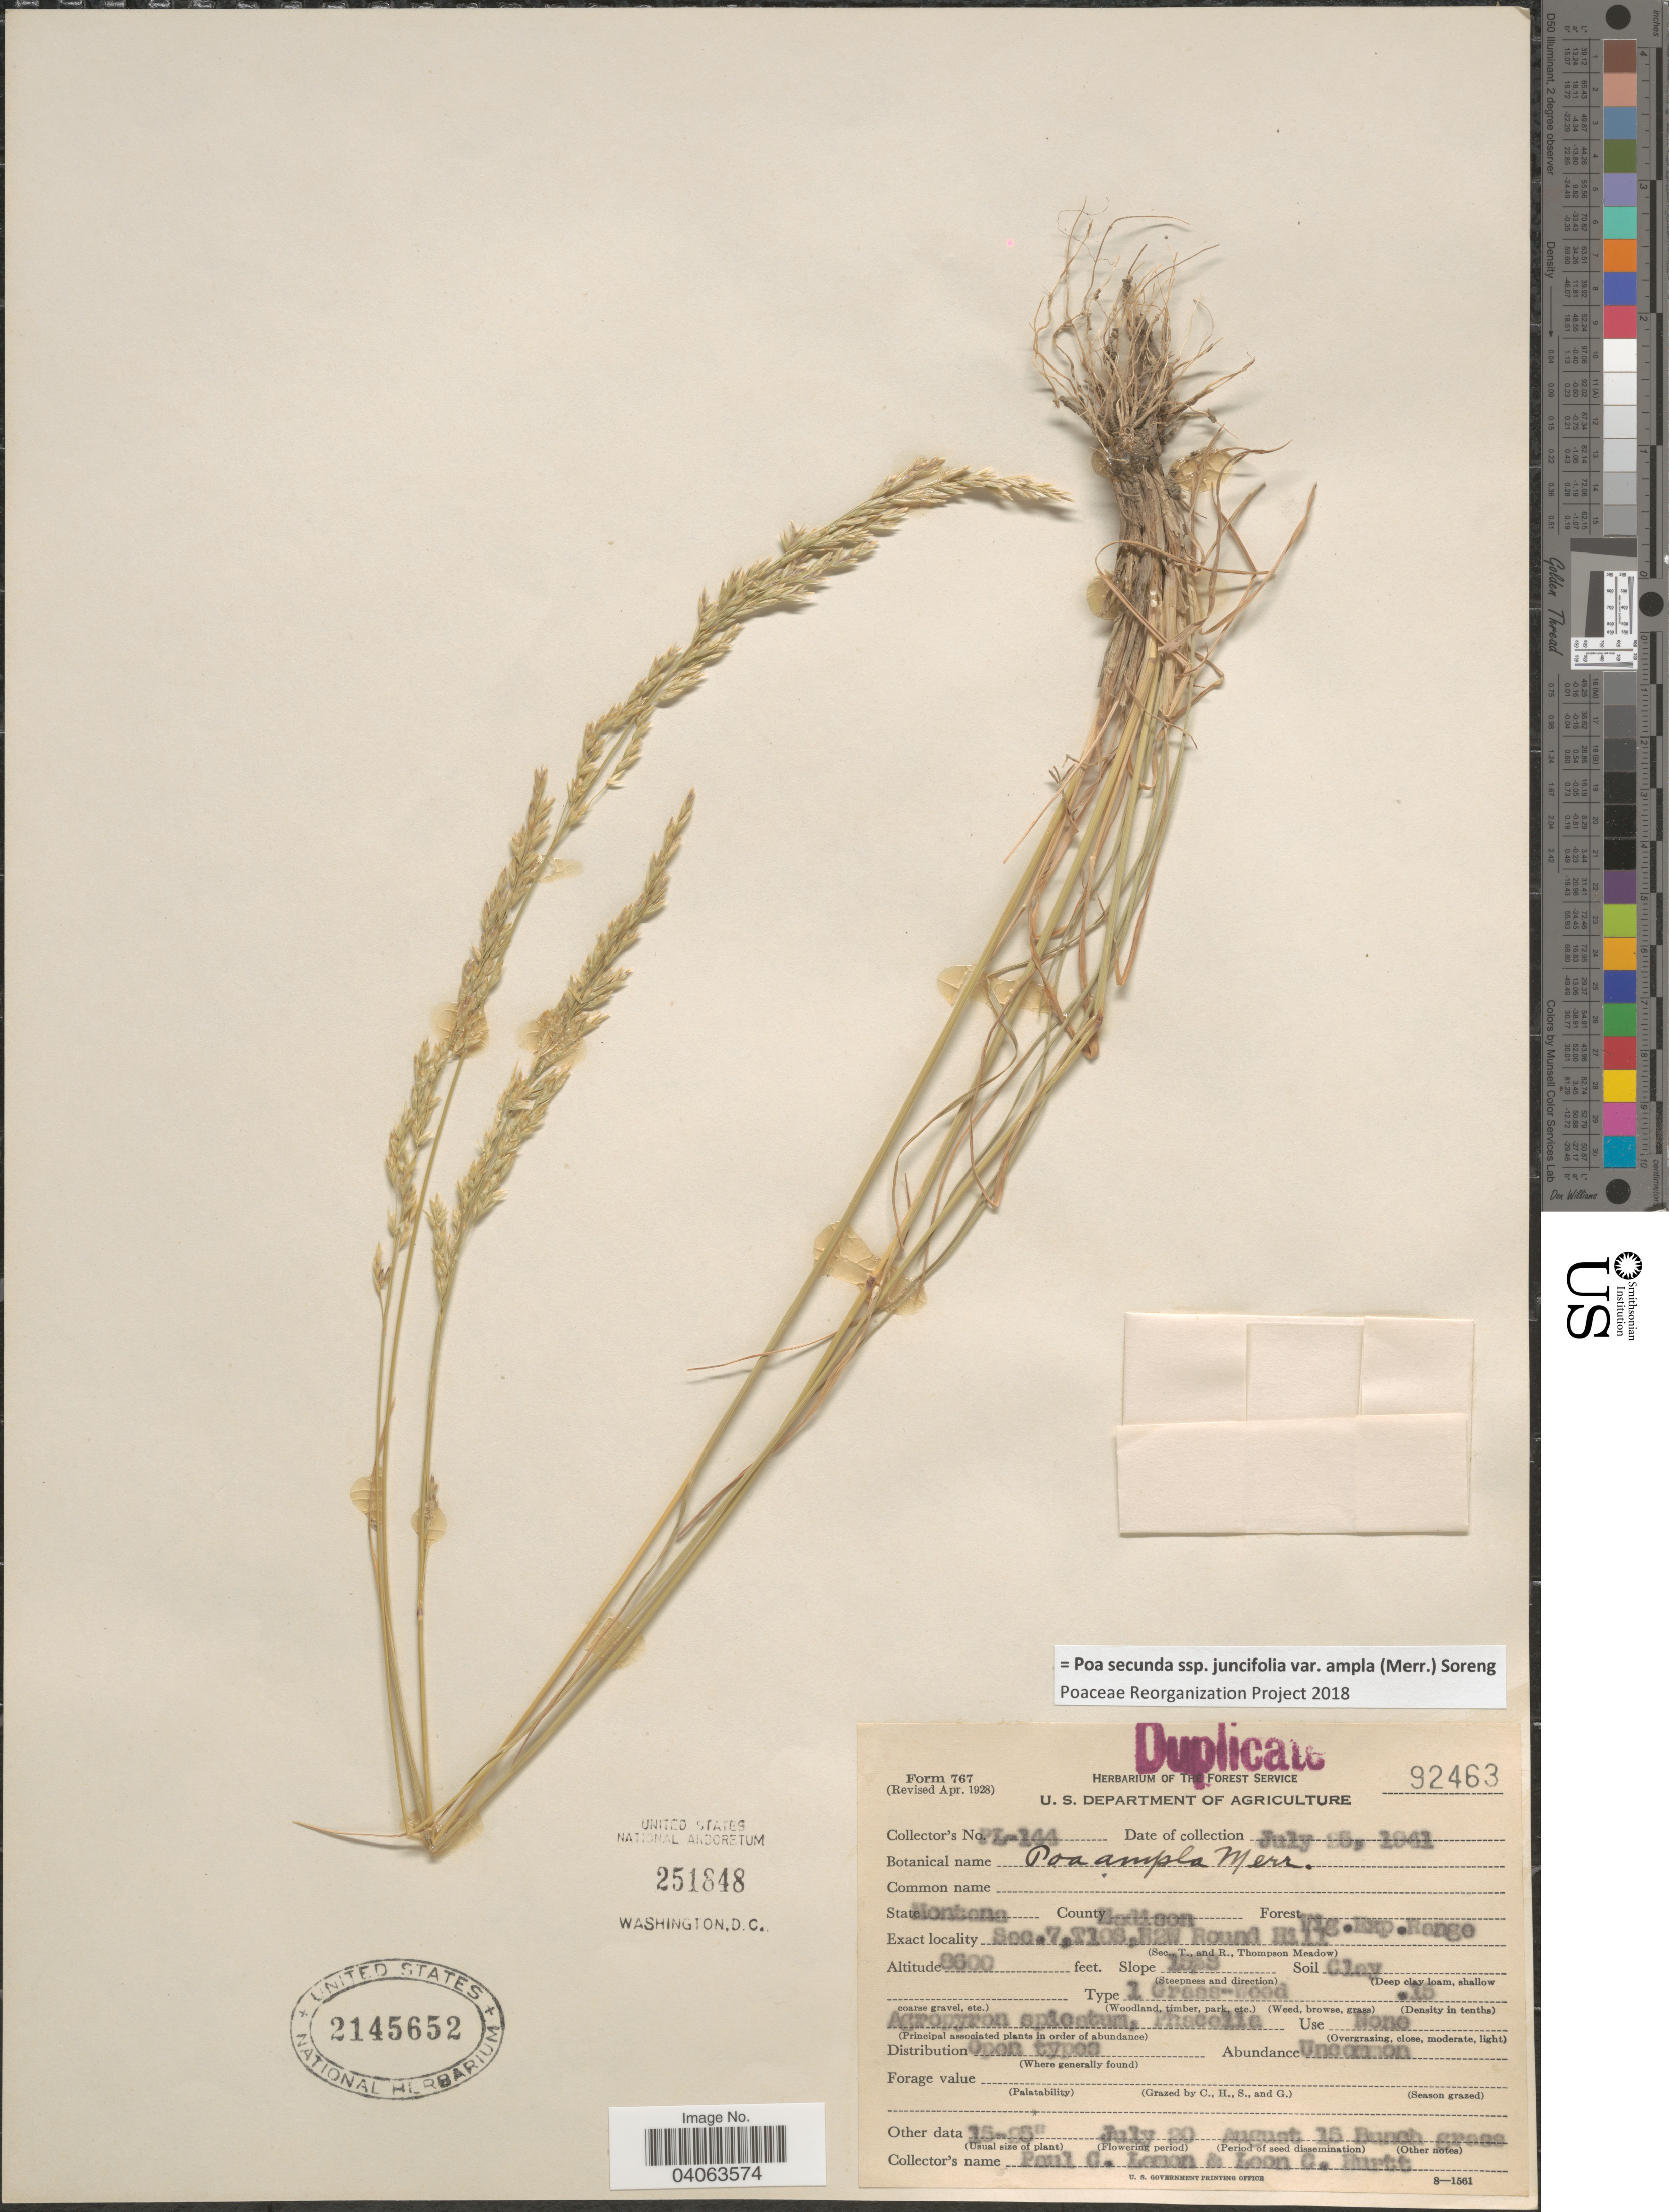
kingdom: Plantae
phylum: Tracheophyta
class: Liliopsida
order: Poales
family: Poaceae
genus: Poa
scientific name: Poa secunda subsp. juncifolia var. ampla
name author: (Merr.) Soreng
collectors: P. Lemon & L. Hurtt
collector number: PL-144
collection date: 1941-07-25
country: United States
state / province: Montana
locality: County Madison. Forest Vig. Exp. Range. Sec. 7, T10S, R2W Round Hill.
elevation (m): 2621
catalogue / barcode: US 2145652